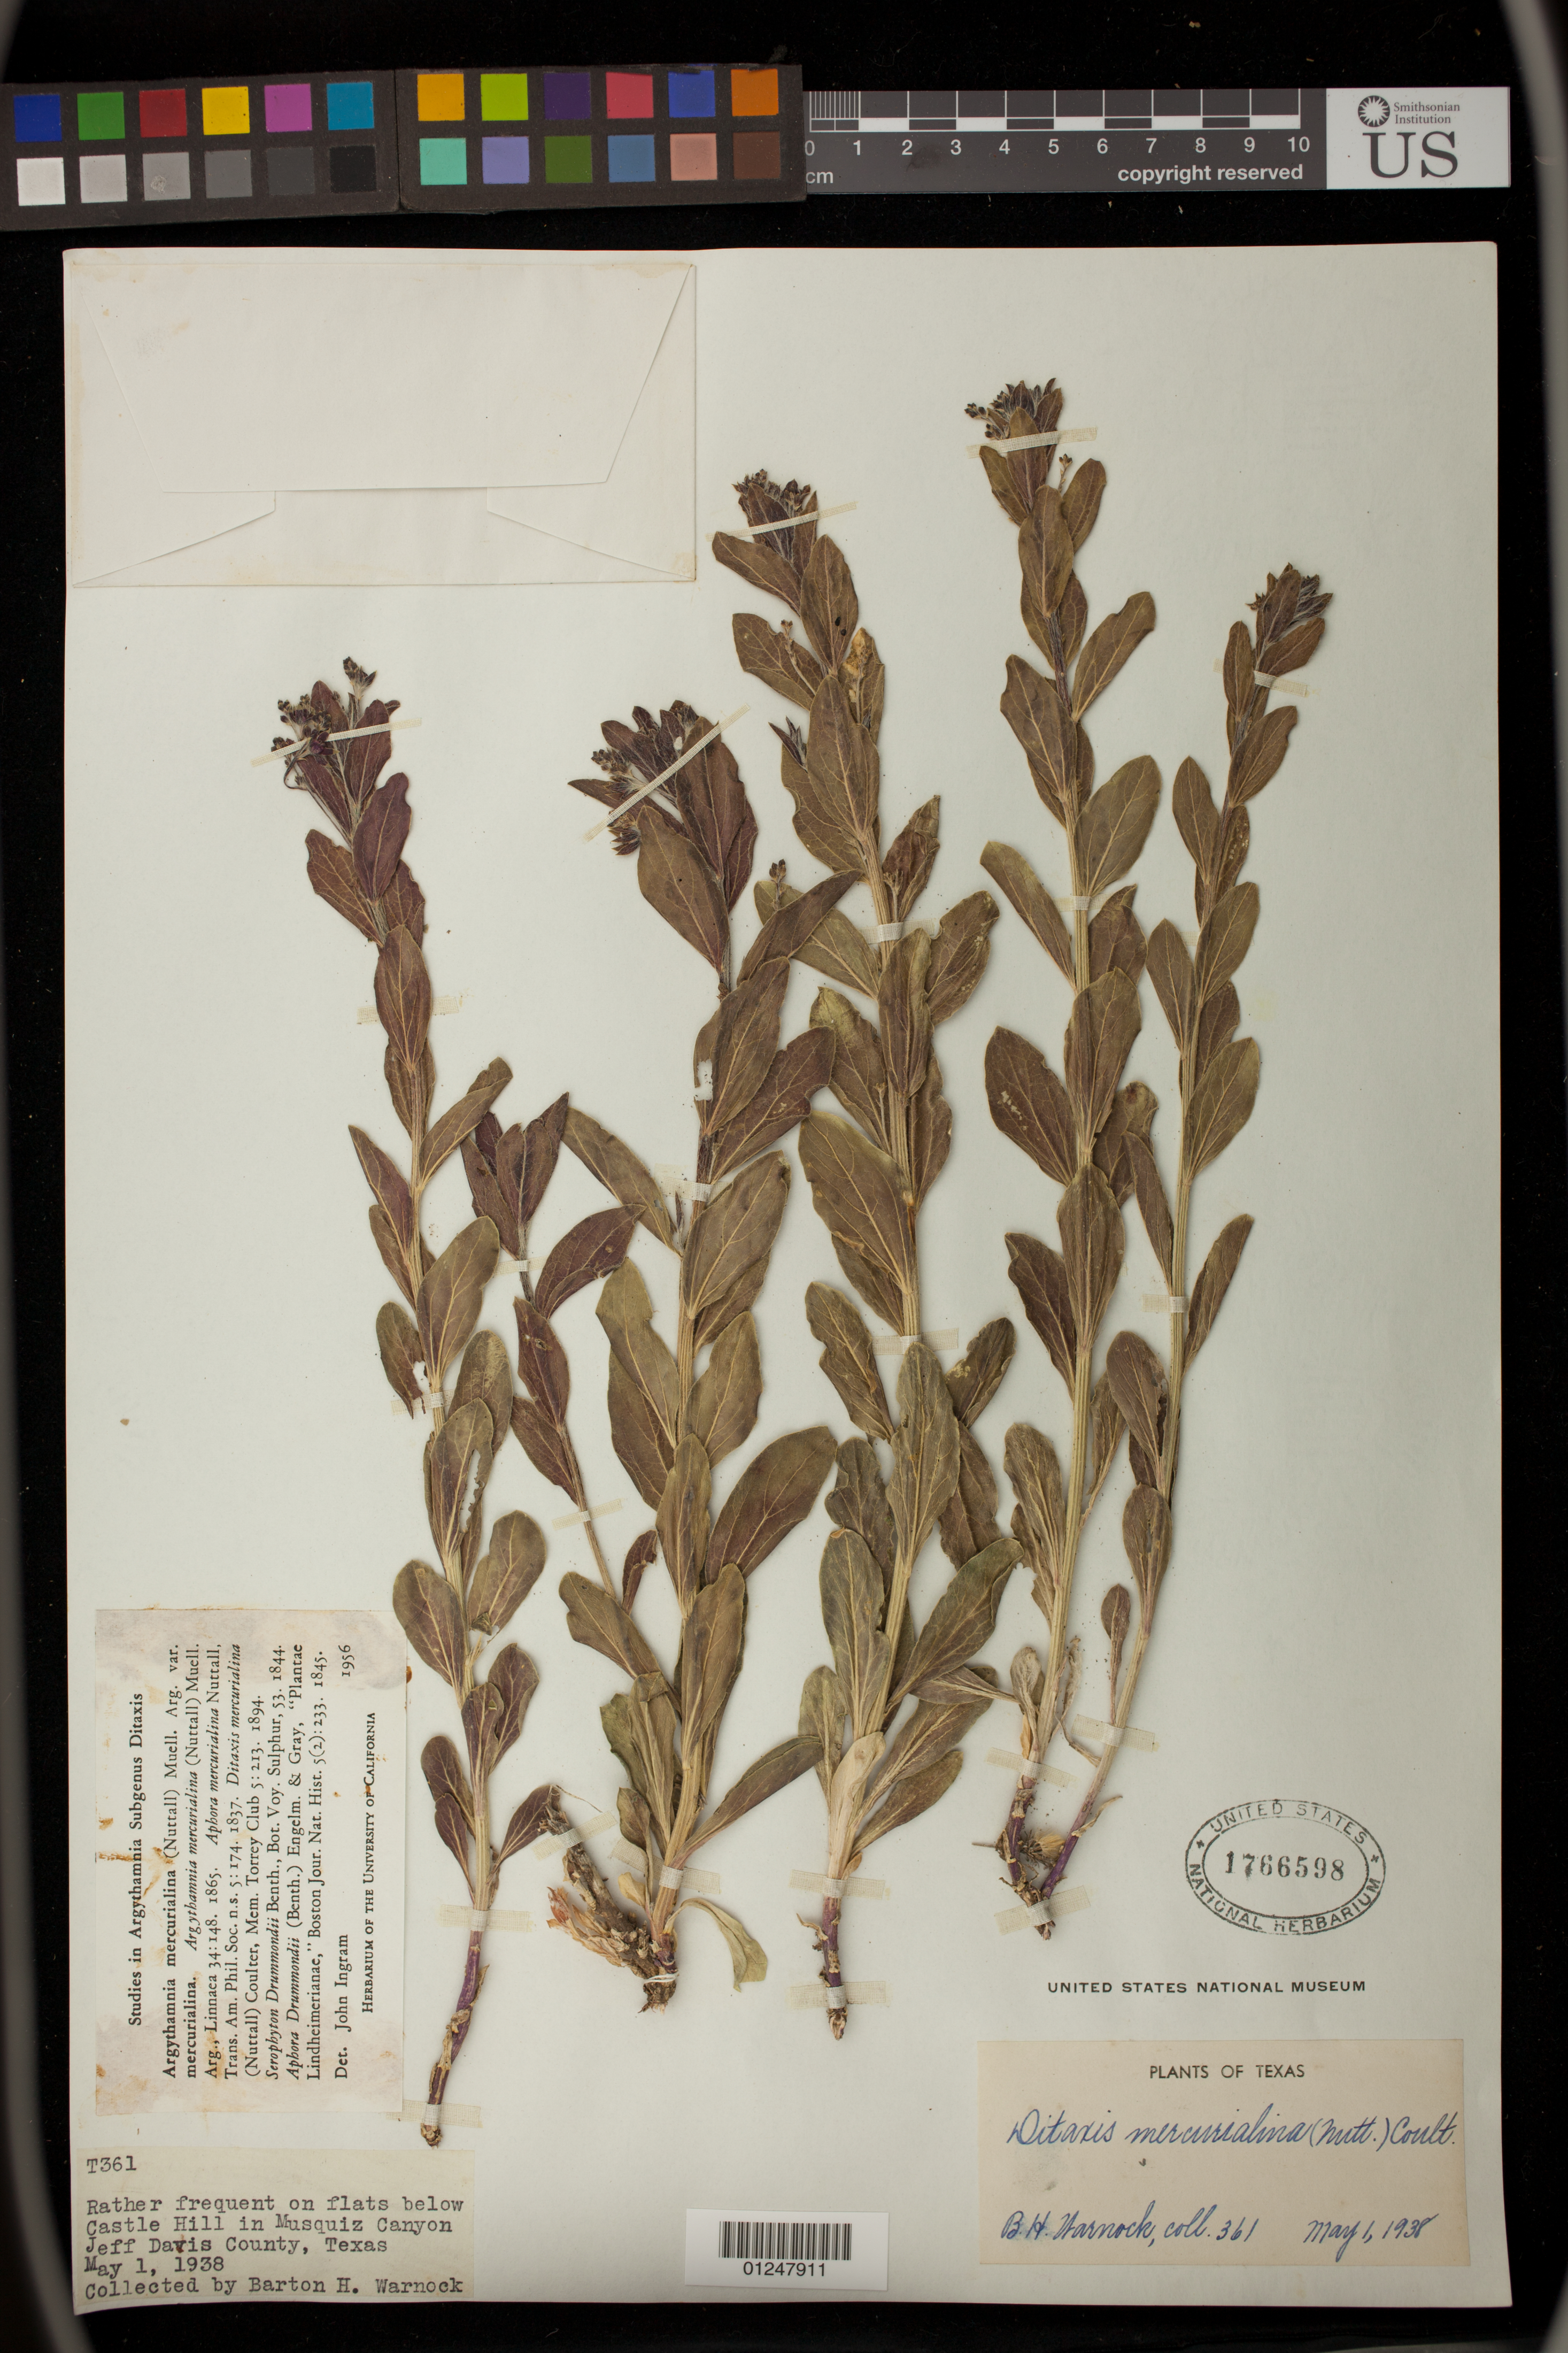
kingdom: Plantae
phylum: Tracheophyta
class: Magnoliopsida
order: Malpighiales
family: Euphorbiaceae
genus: Argythamnia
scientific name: Argythamnia mercurialina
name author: (Nutt.) Müll. Arg.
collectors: B. H. Warnock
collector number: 361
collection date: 1938-05-01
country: United States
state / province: Texas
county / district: Jeff Davis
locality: Flats below Castle Hill in Musquiz Canyon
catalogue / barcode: US 1766598